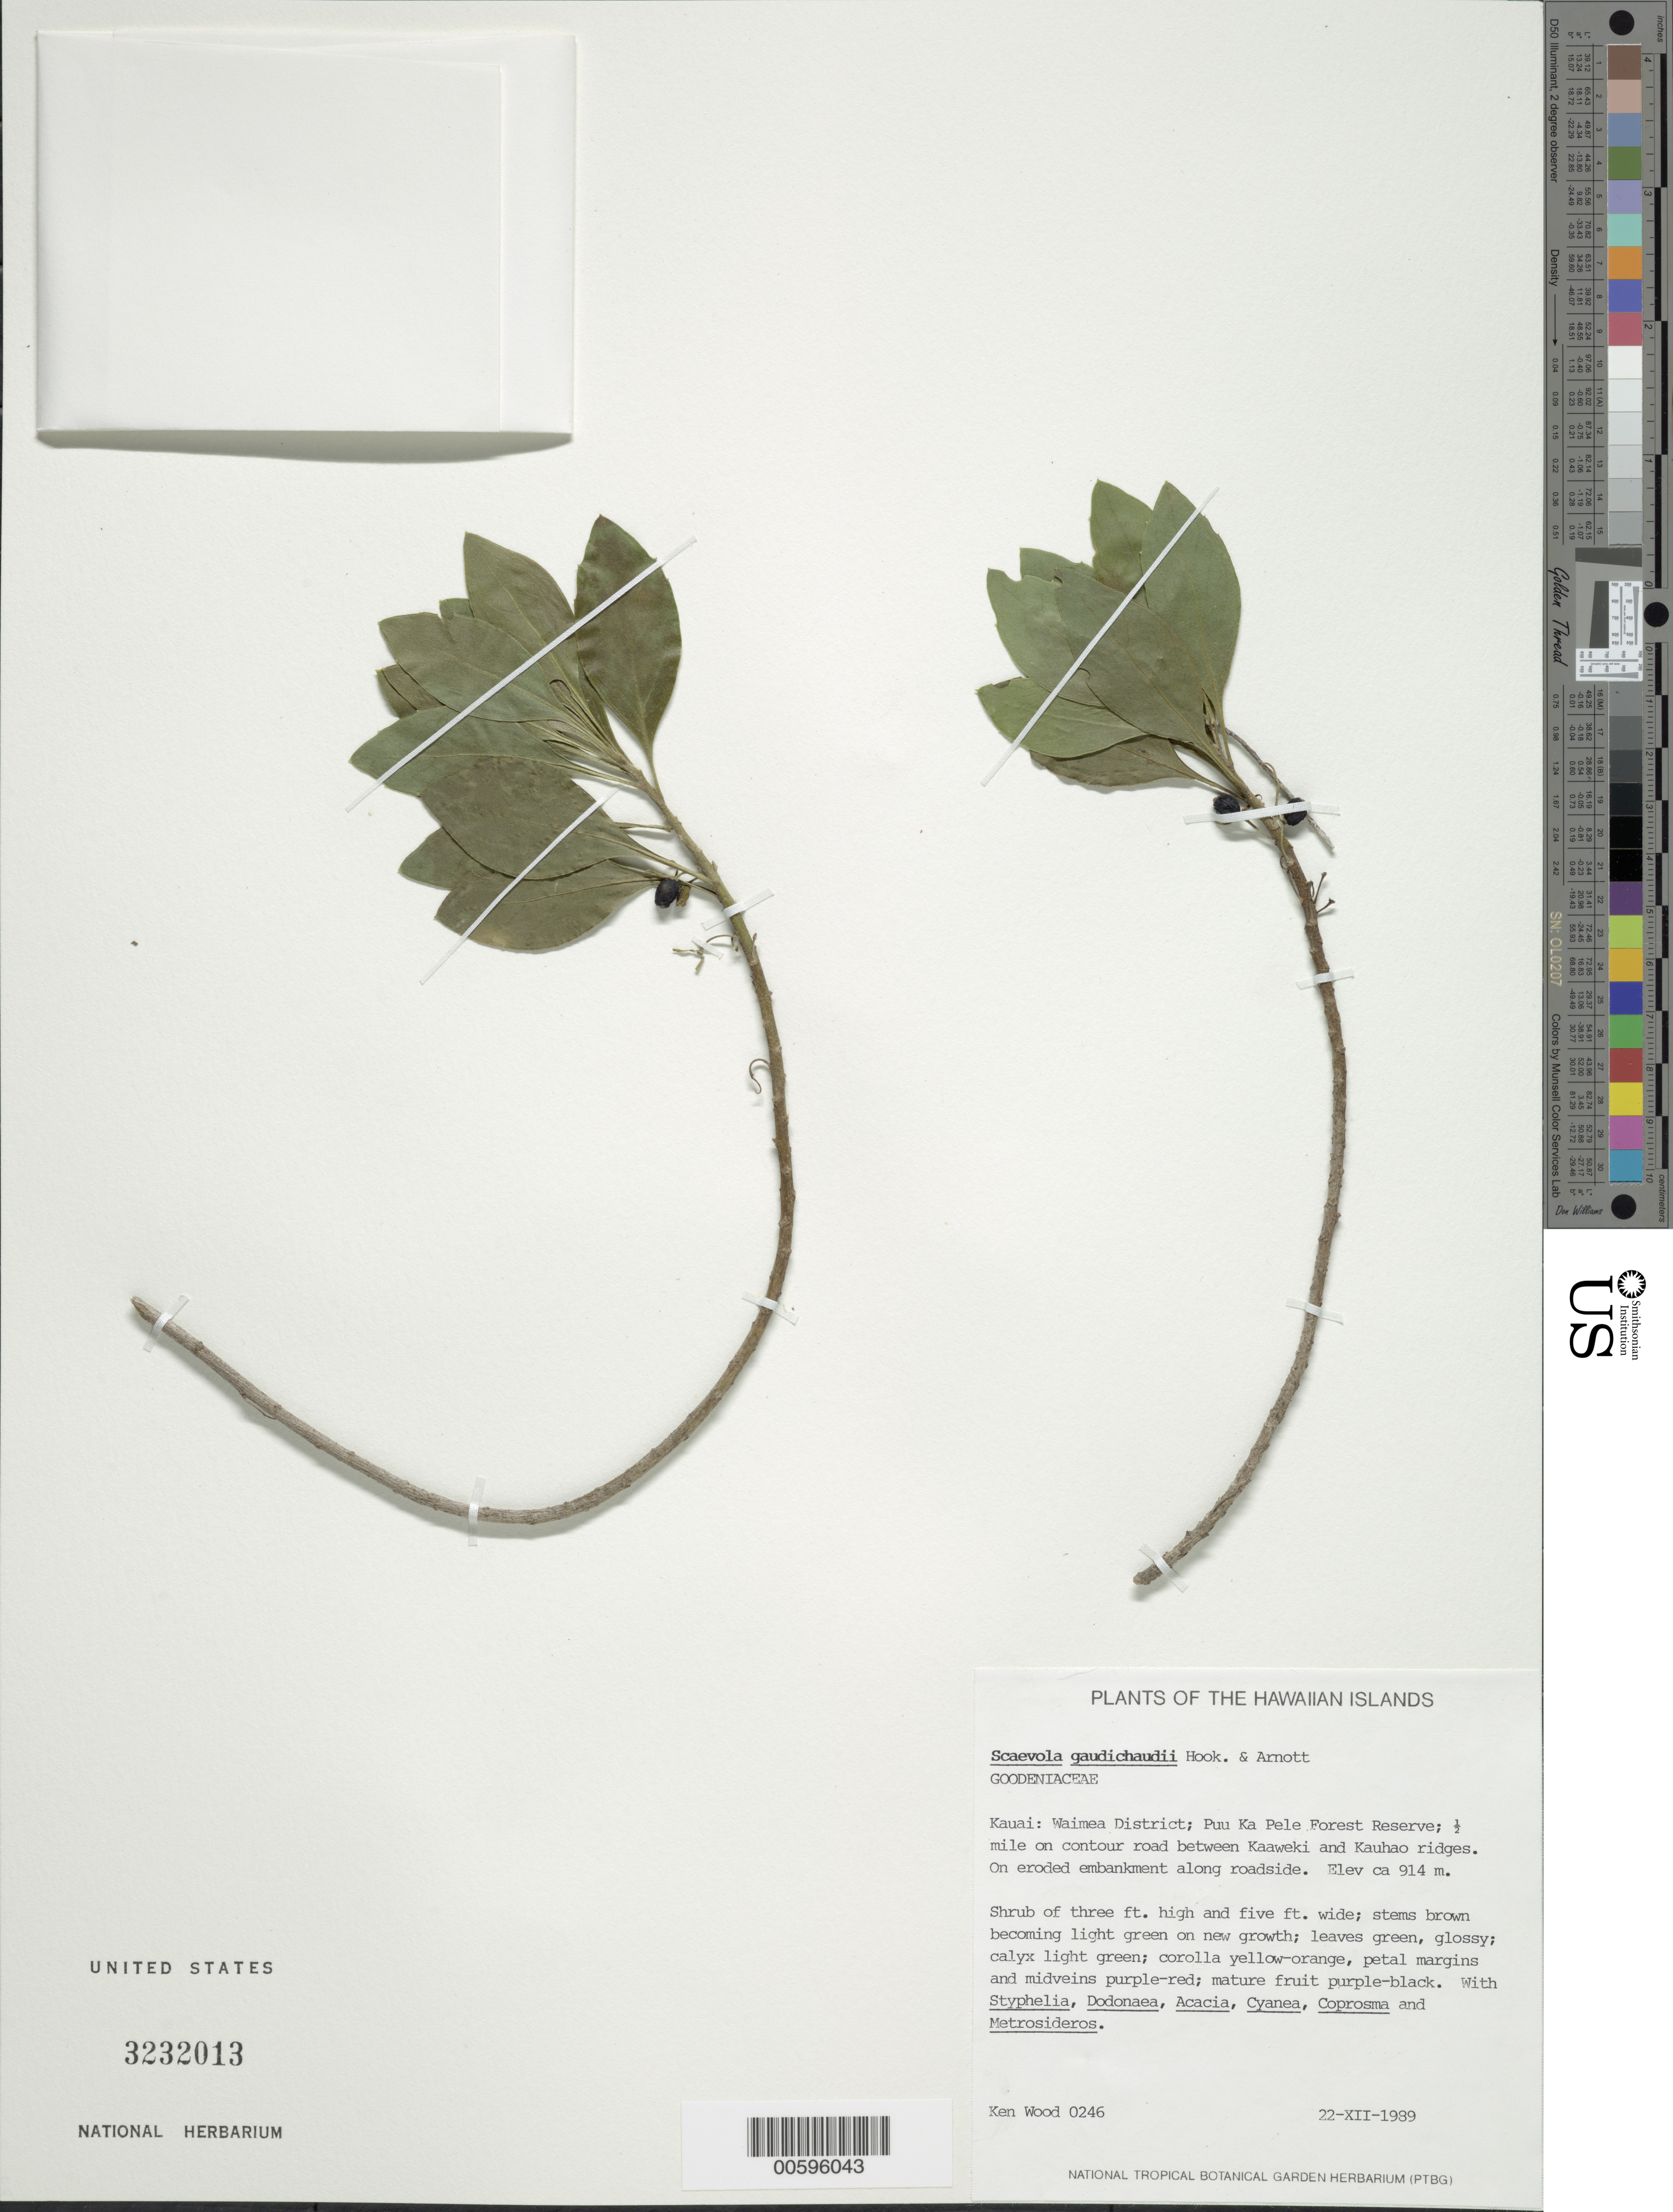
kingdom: Plantae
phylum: Tracheophyta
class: Magnoliopsida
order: Asterales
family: Goodeniaceae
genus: Scaevola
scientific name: Scaevola gaudichaudii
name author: Hook. & Arn.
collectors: K. Wood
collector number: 0246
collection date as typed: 22 Dec 1989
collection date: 1989-12-22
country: United States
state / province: Hawaii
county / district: Kauai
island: Kaua'i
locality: Waimea Dist; Puu Ka Pele For Res; .5 mi on contour rd between Kaaweki and Kauhao ridges.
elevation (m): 914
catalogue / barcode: US 3232013